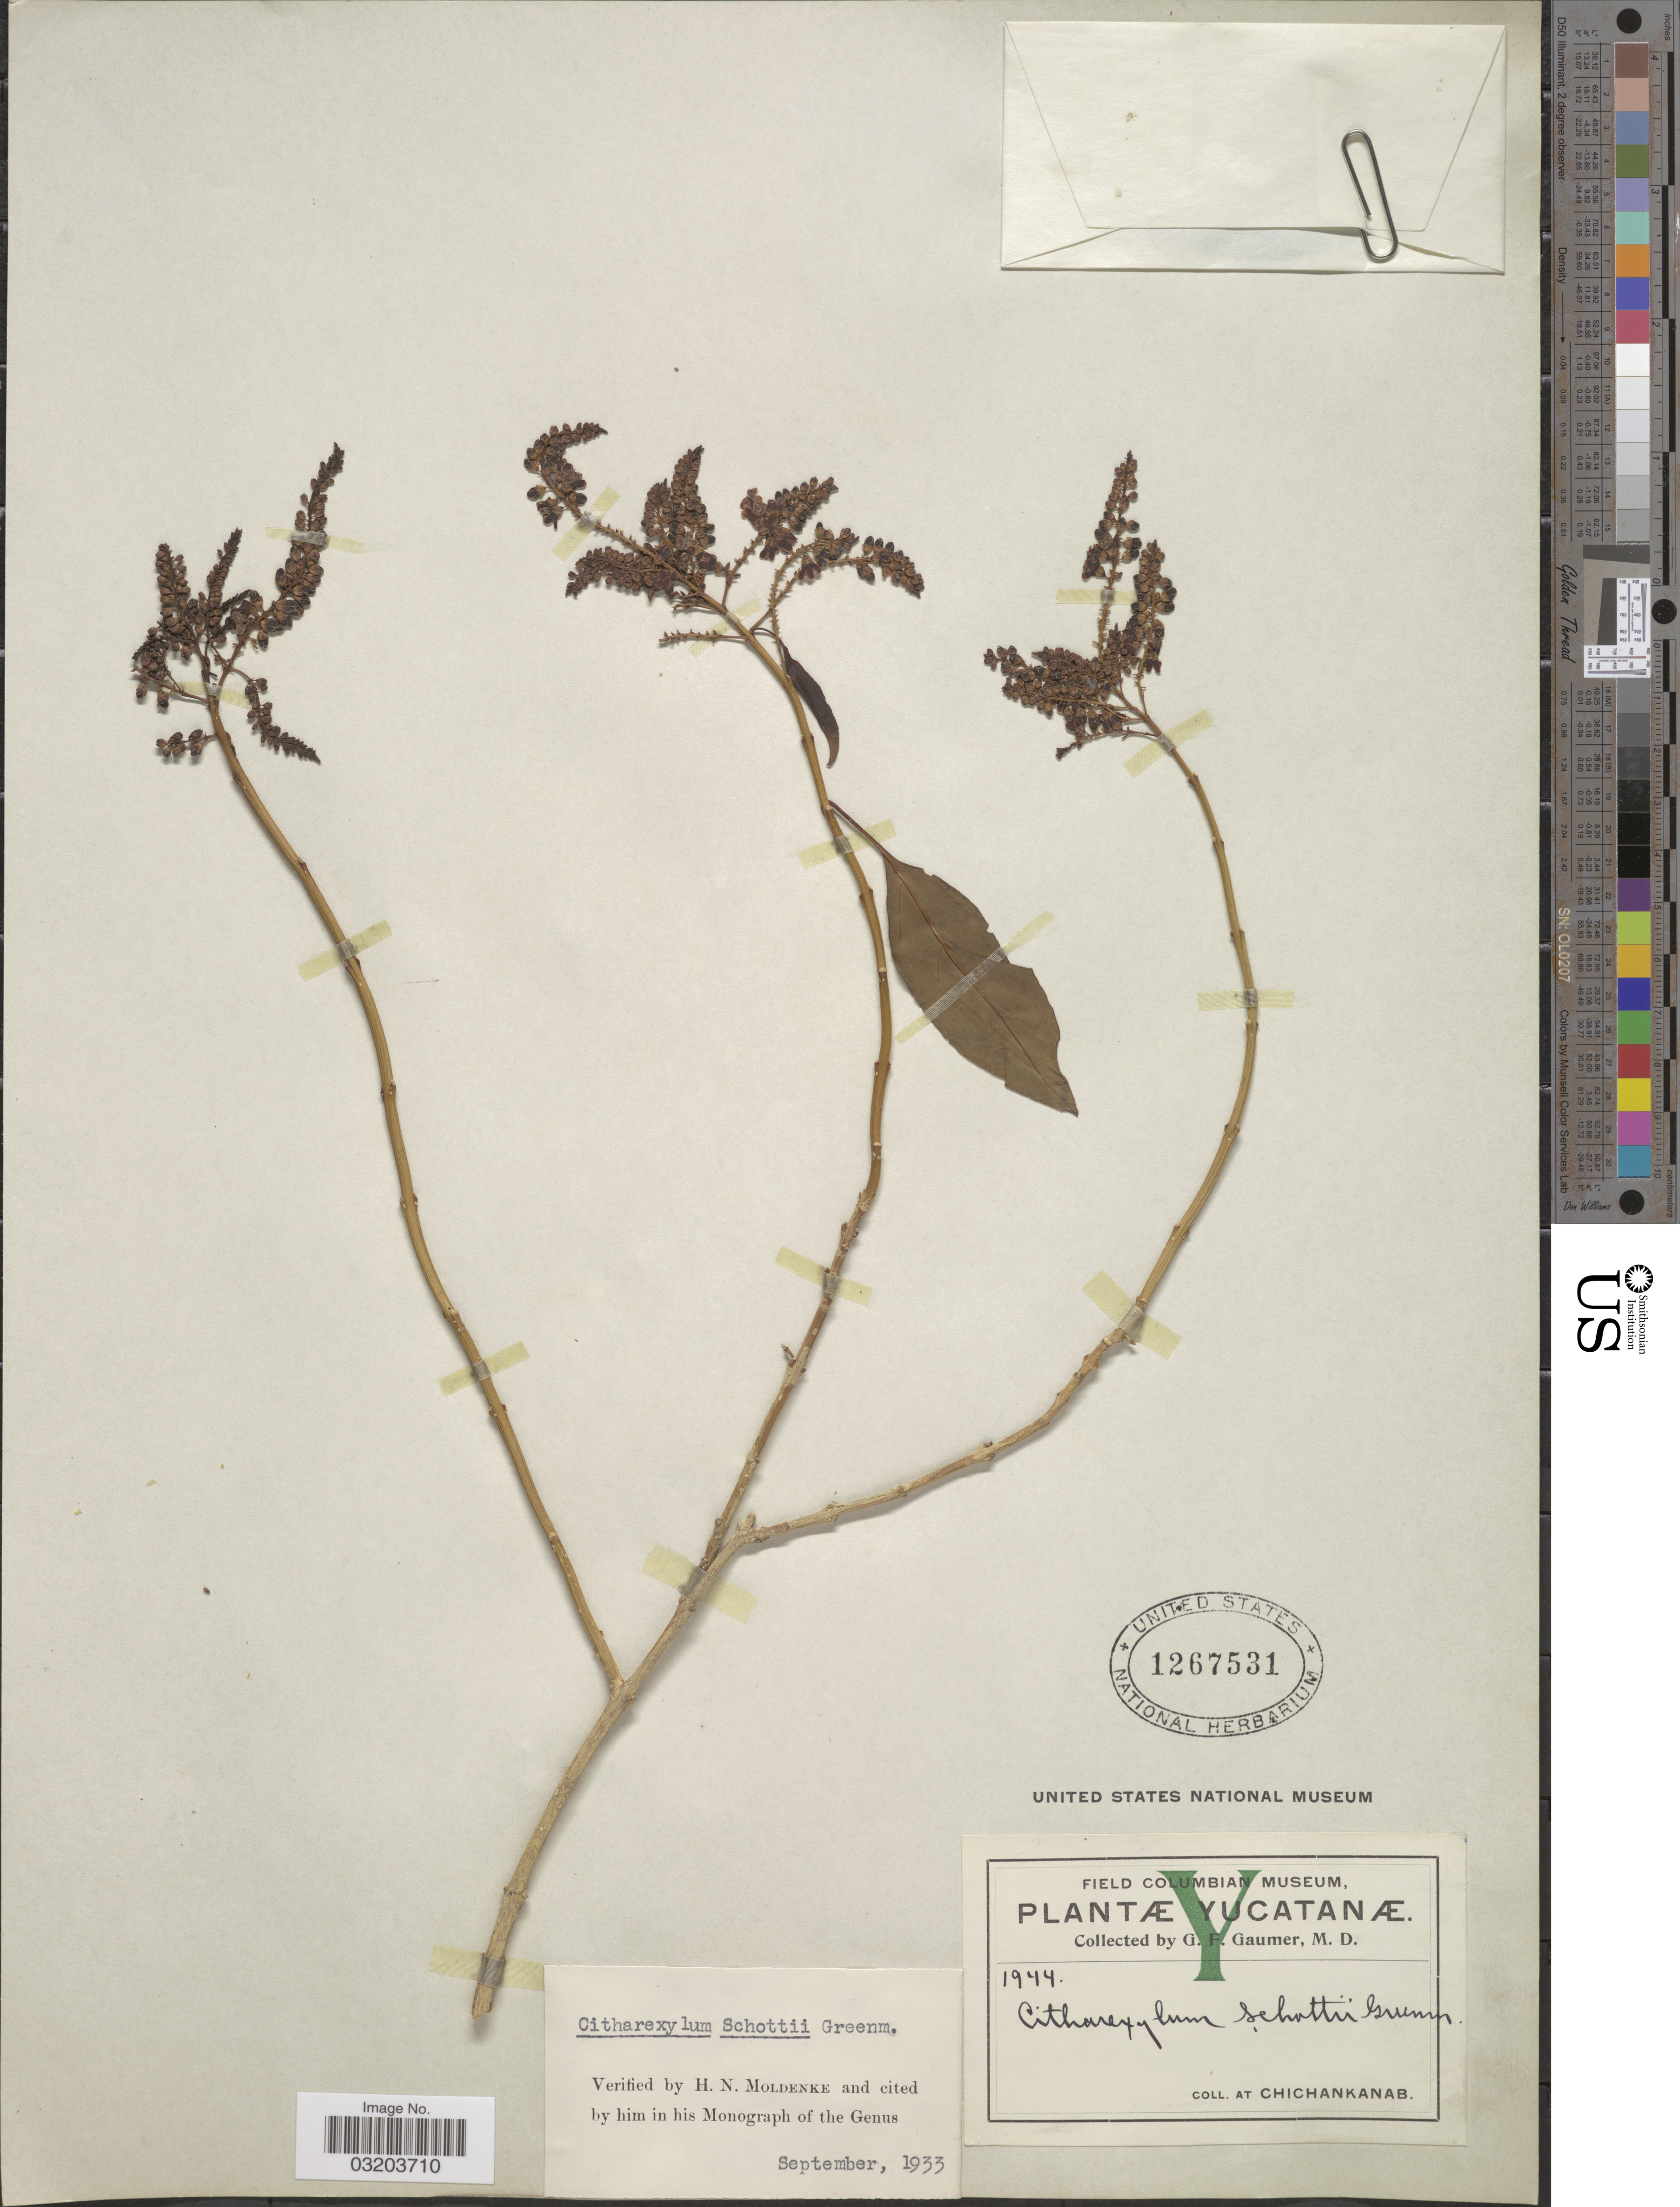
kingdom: Plantae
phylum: Tracheophyta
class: Magnoliopsida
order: Lamiales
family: Verbenaceae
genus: Citharexylum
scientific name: Citharexylum schottii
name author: Greenm.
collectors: G. F. Gaumer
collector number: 1944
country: Mexico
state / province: Yucatan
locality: Chichankanab.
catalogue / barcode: US 1267531